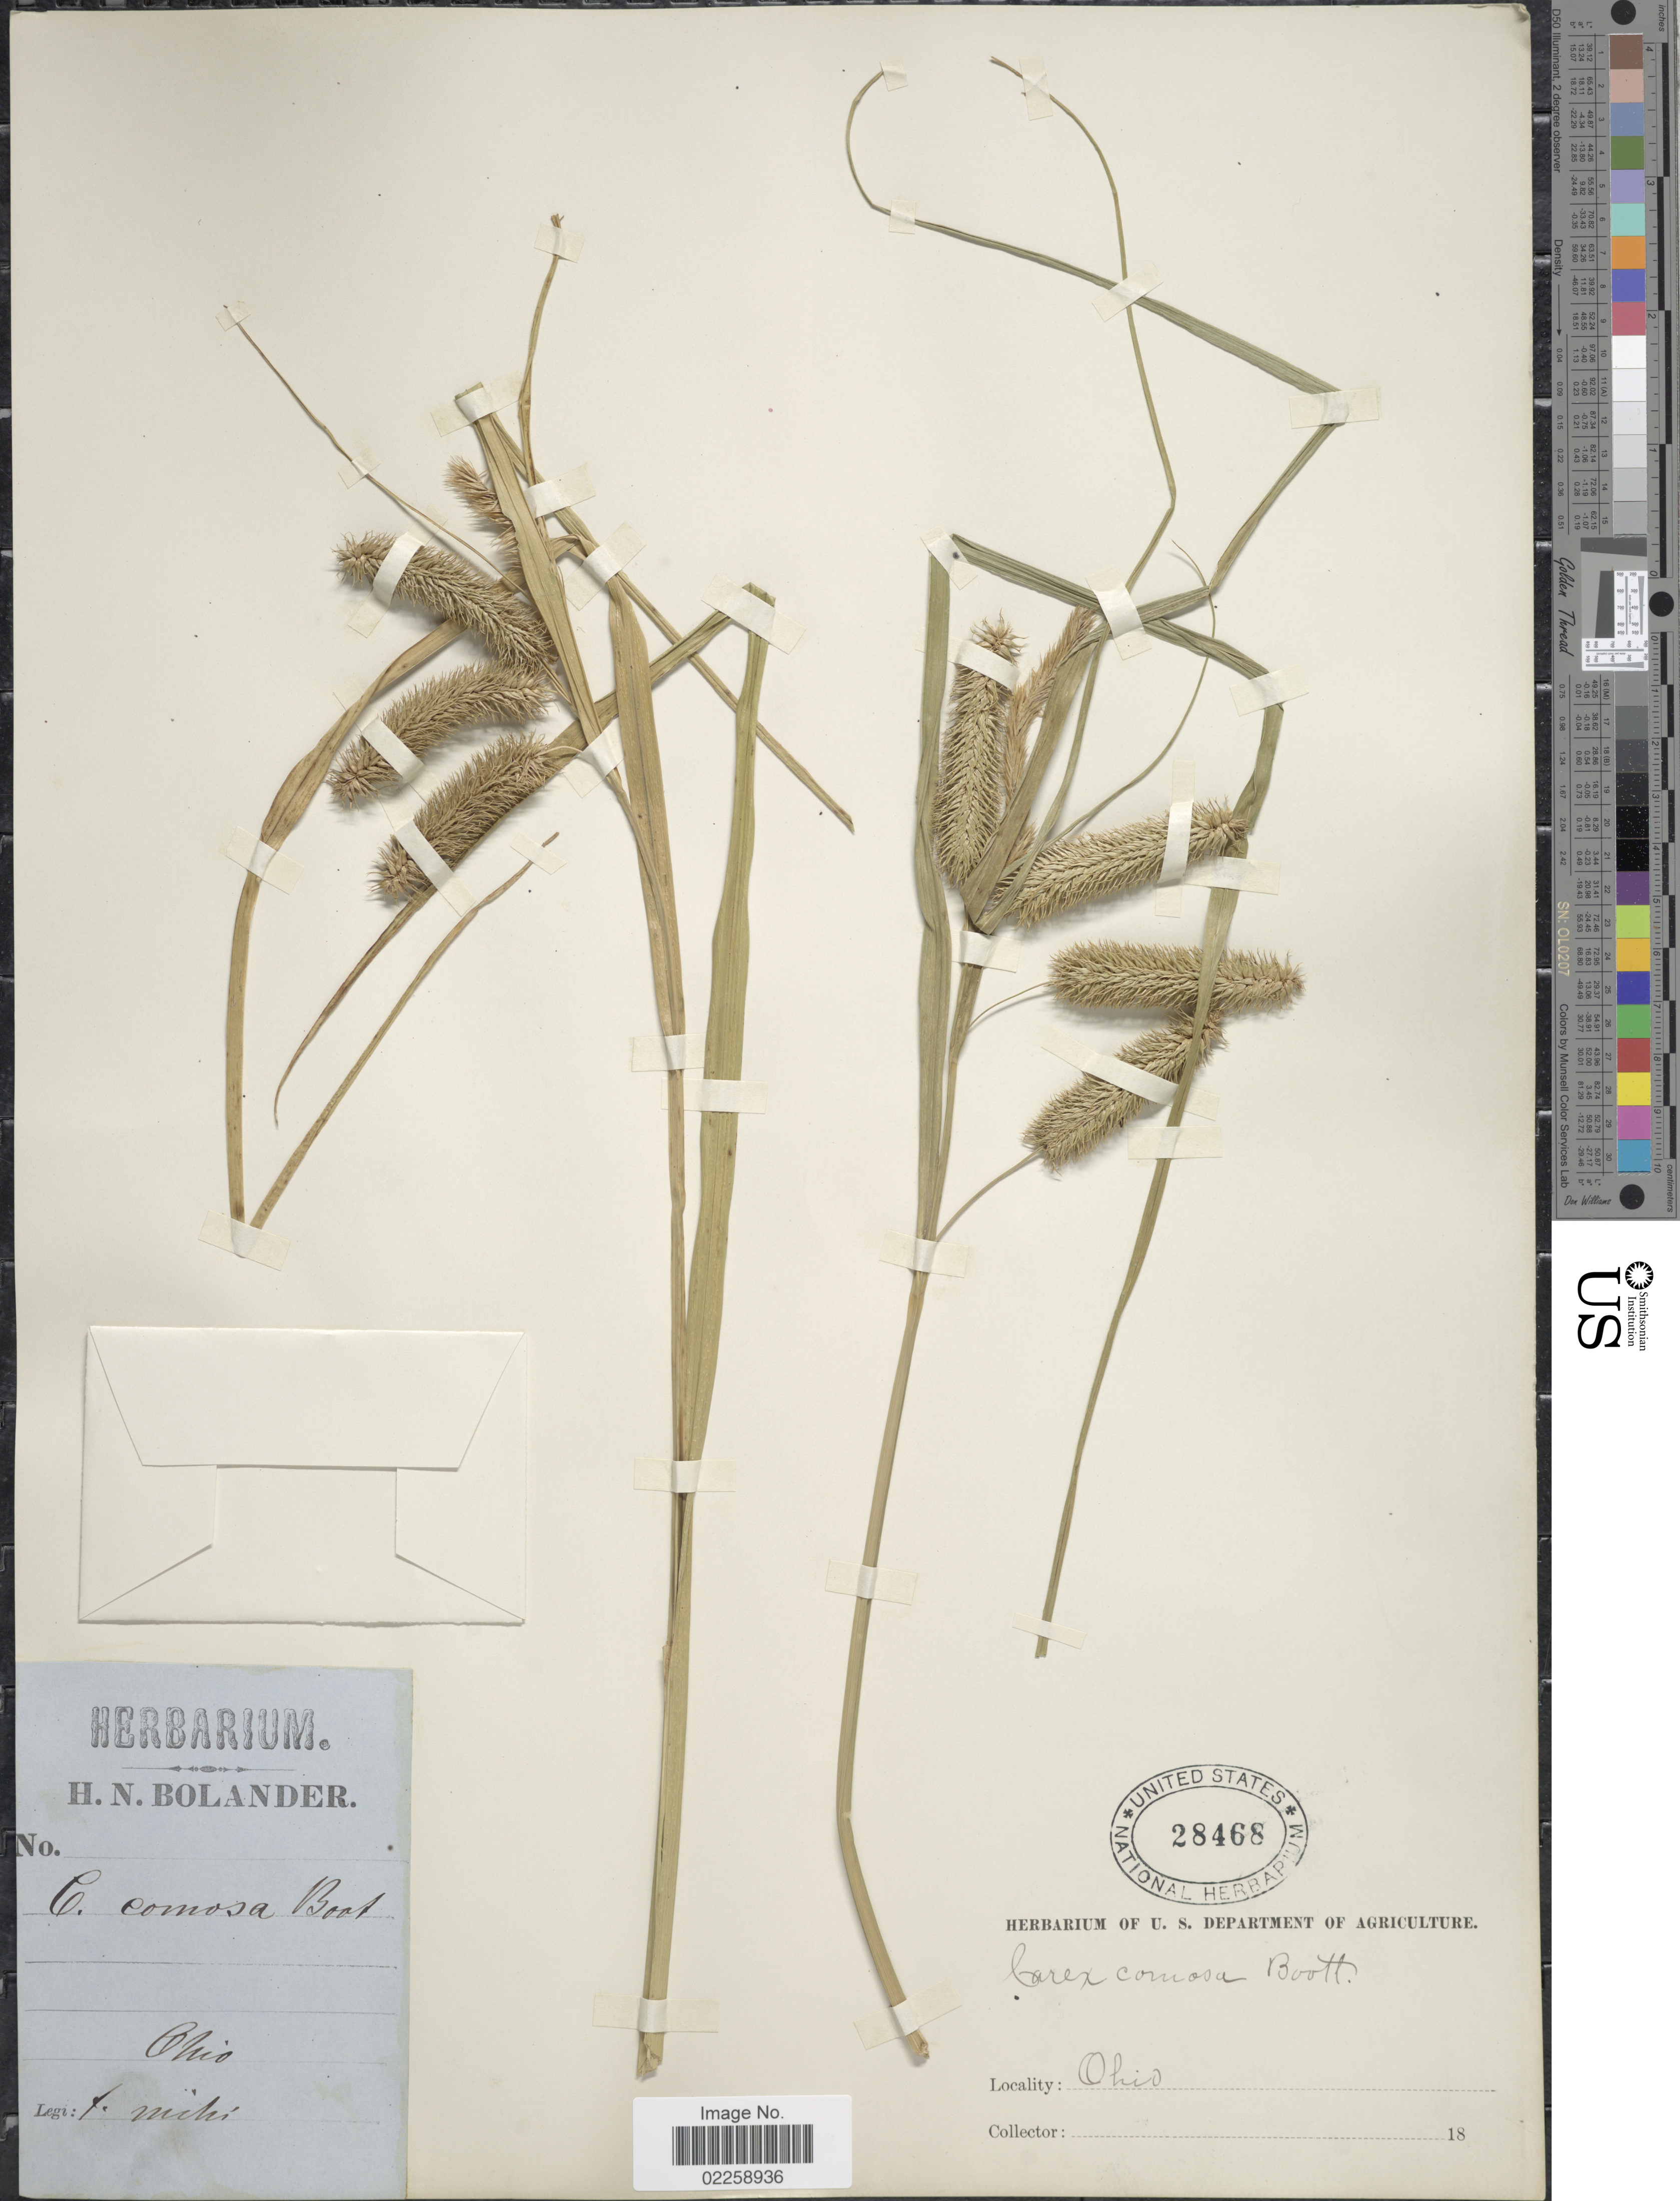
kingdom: Plantae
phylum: Tracheophyta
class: Liliopsida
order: Poales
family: Cyperaceae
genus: Carex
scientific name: Carex comosa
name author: Boott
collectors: Miki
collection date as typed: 18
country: United States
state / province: Ohio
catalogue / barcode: US 28468